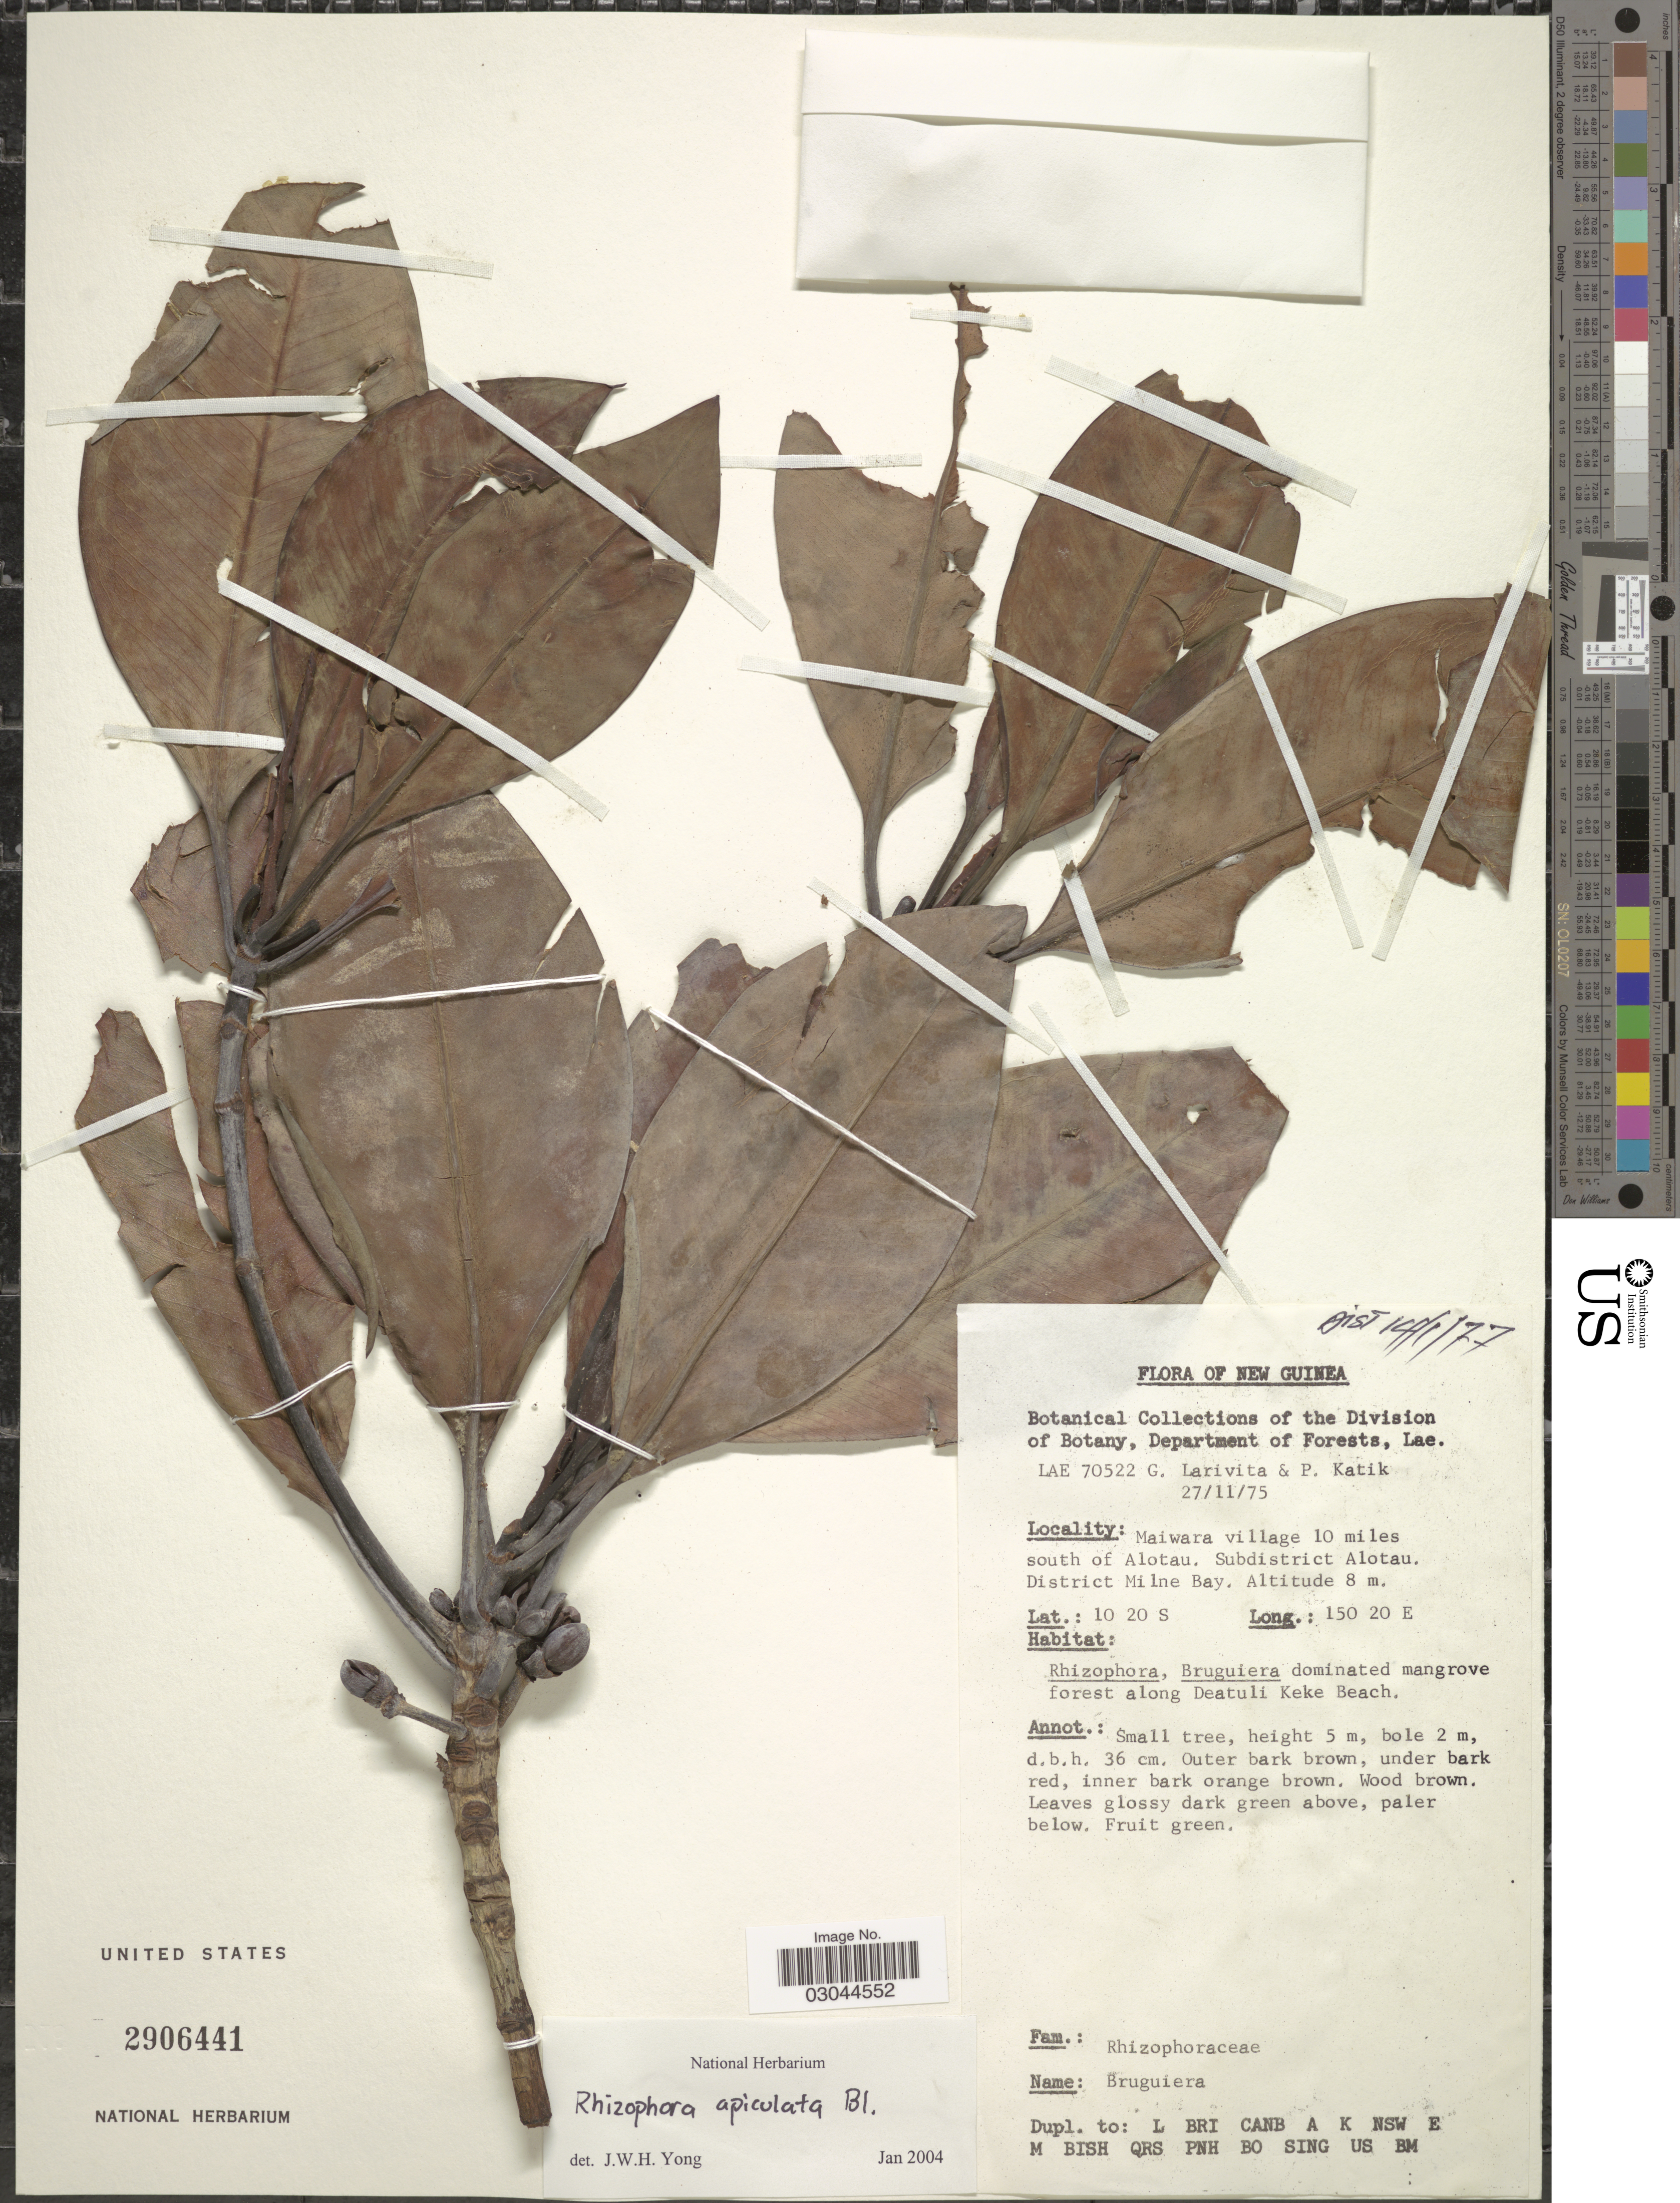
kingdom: Plantae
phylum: Tracheophyta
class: Magnoliopsida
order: Malpighiales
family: Rhizophoraceae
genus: Rhizophora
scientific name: Rhizophora apiculata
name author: Blume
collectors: G. Larivita & P. Katik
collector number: LAE 70522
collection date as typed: Transcribed d/m/y: 27/11/75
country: Papua New Guinea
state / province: Milne Bay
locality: New Guinea. Maiwara village 10 miles south of Alotau. Subdistrict Alotau. District Milne Bay.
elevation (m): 8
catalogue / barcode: US 2906441